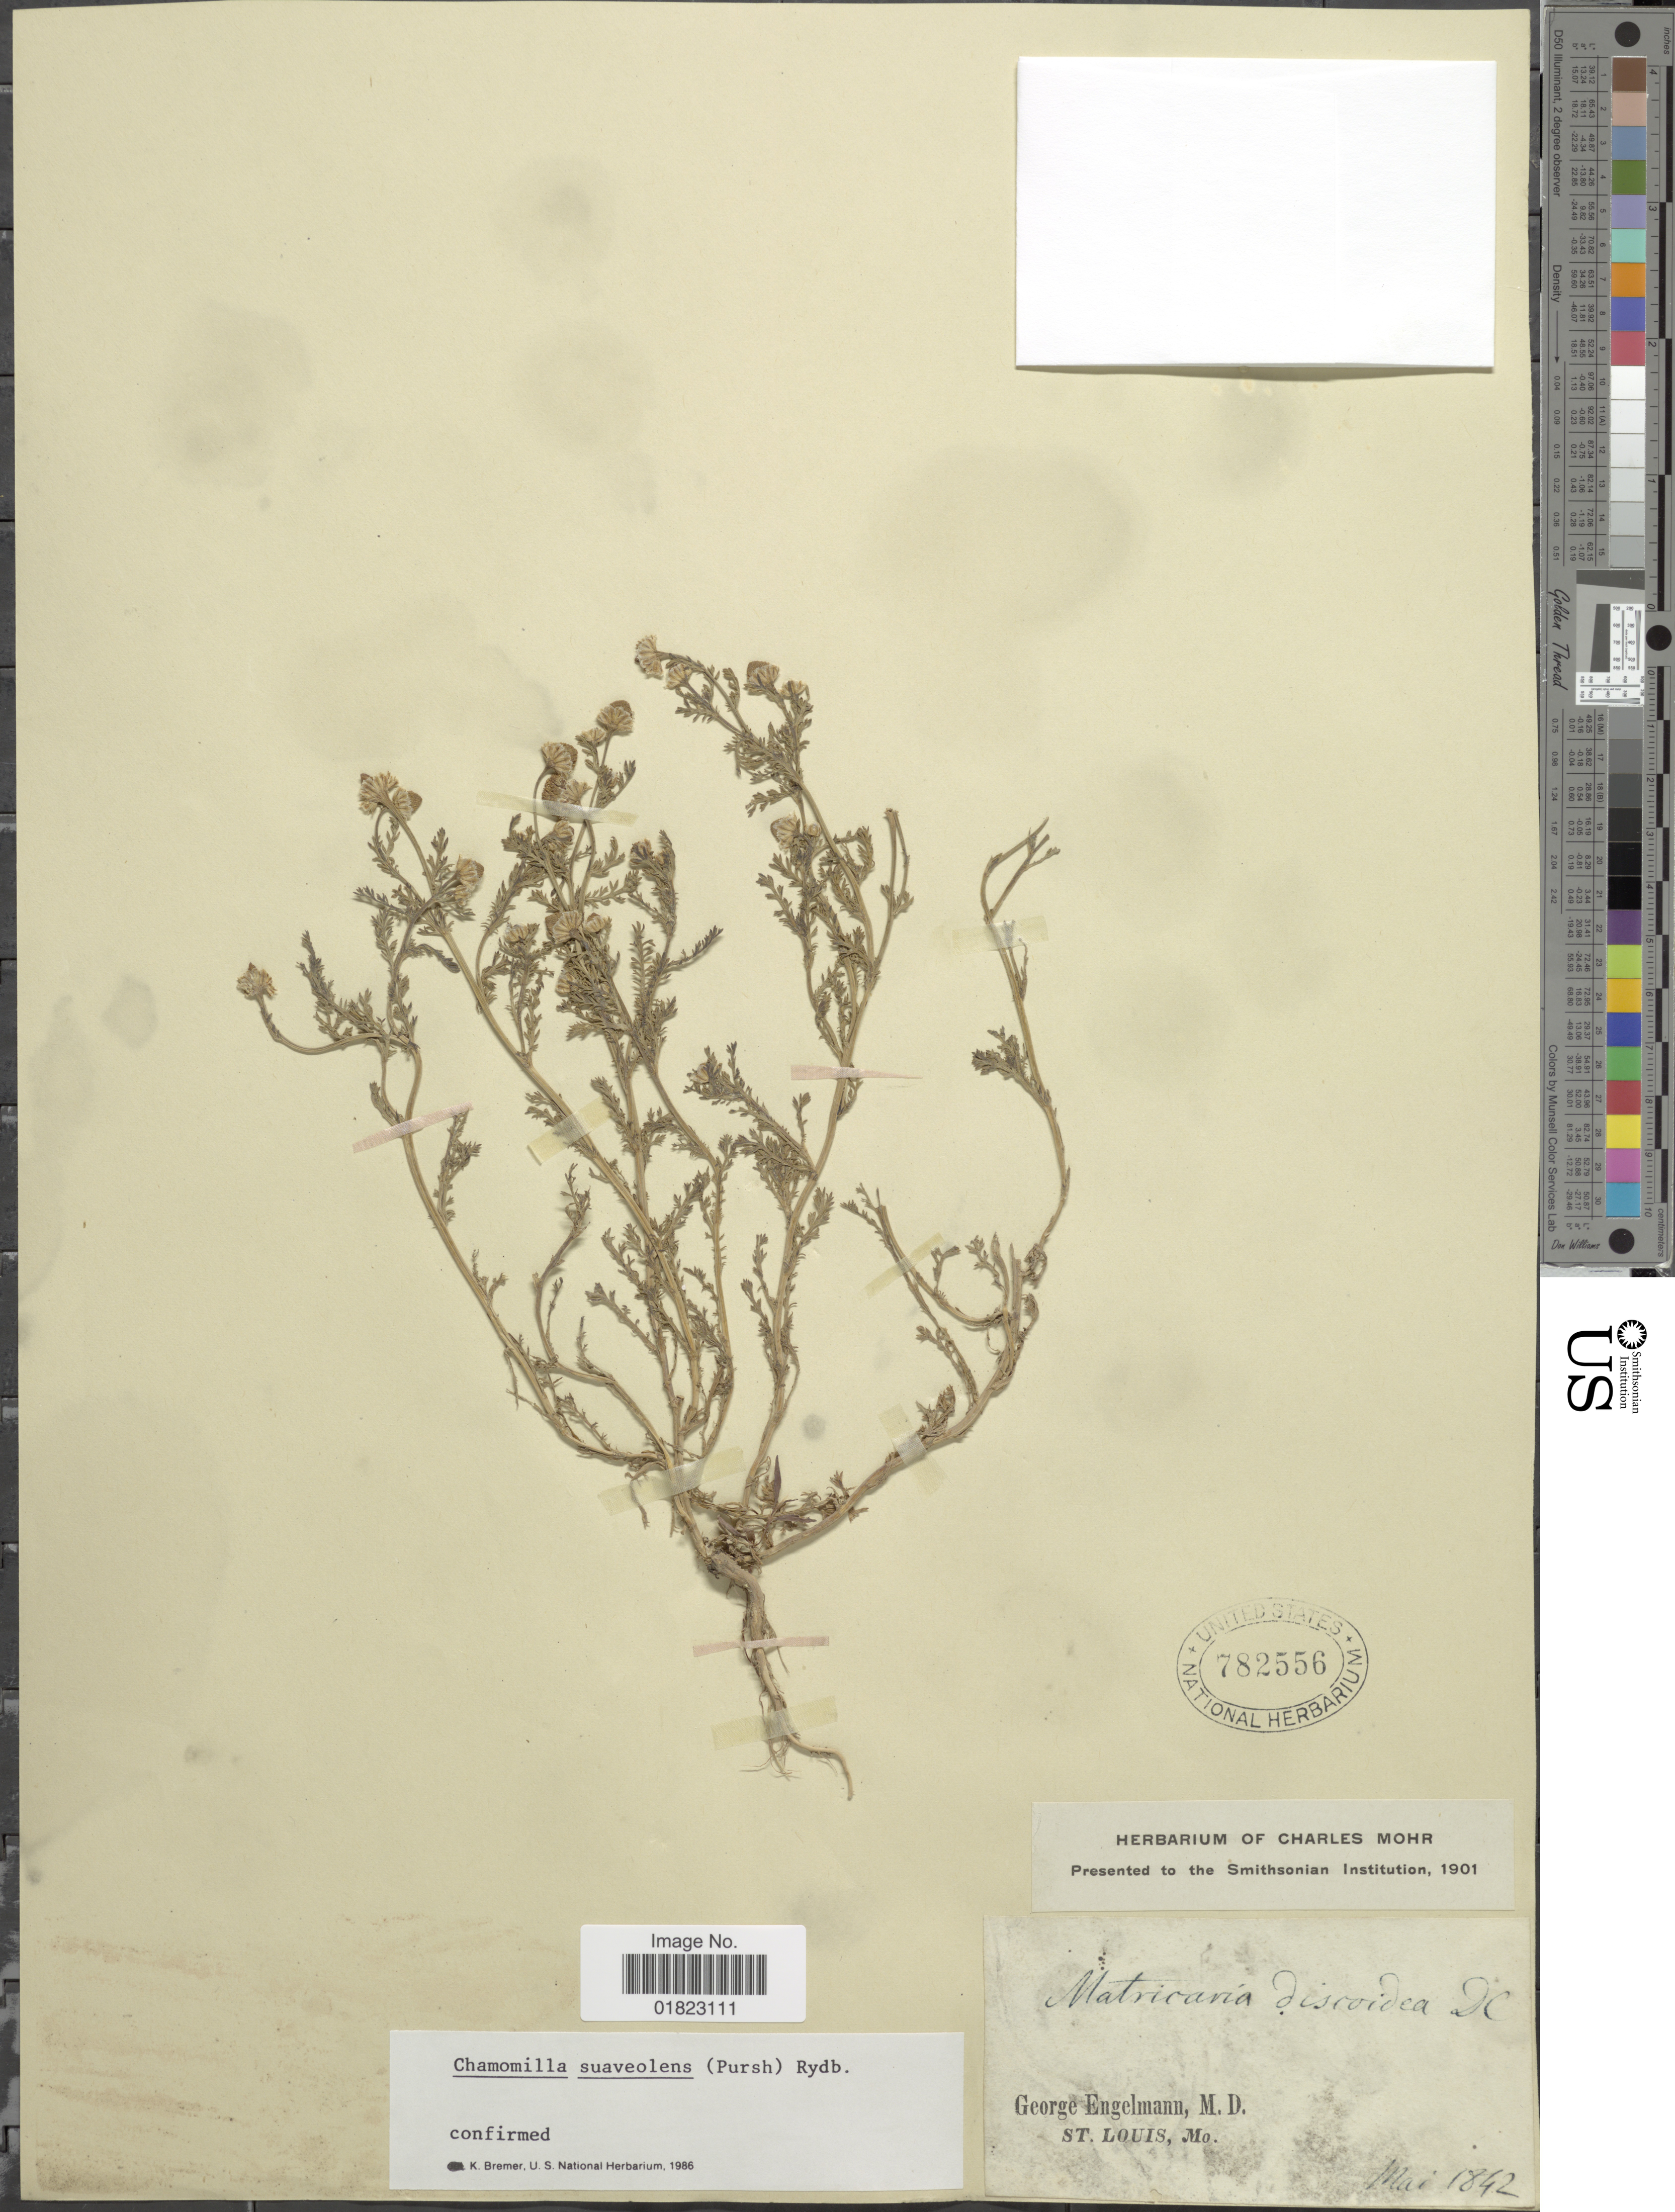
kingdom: Plantae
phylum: Tracheophyta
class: Magnoliopsida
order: Asterales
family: Asteraceae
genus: Matricaria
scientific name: Matricaria matricarioides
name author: (Less.) Porter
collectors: G. Engelmann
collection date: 1842-05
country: United States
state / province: Missouri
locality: St. Louis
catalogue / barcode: US 782556